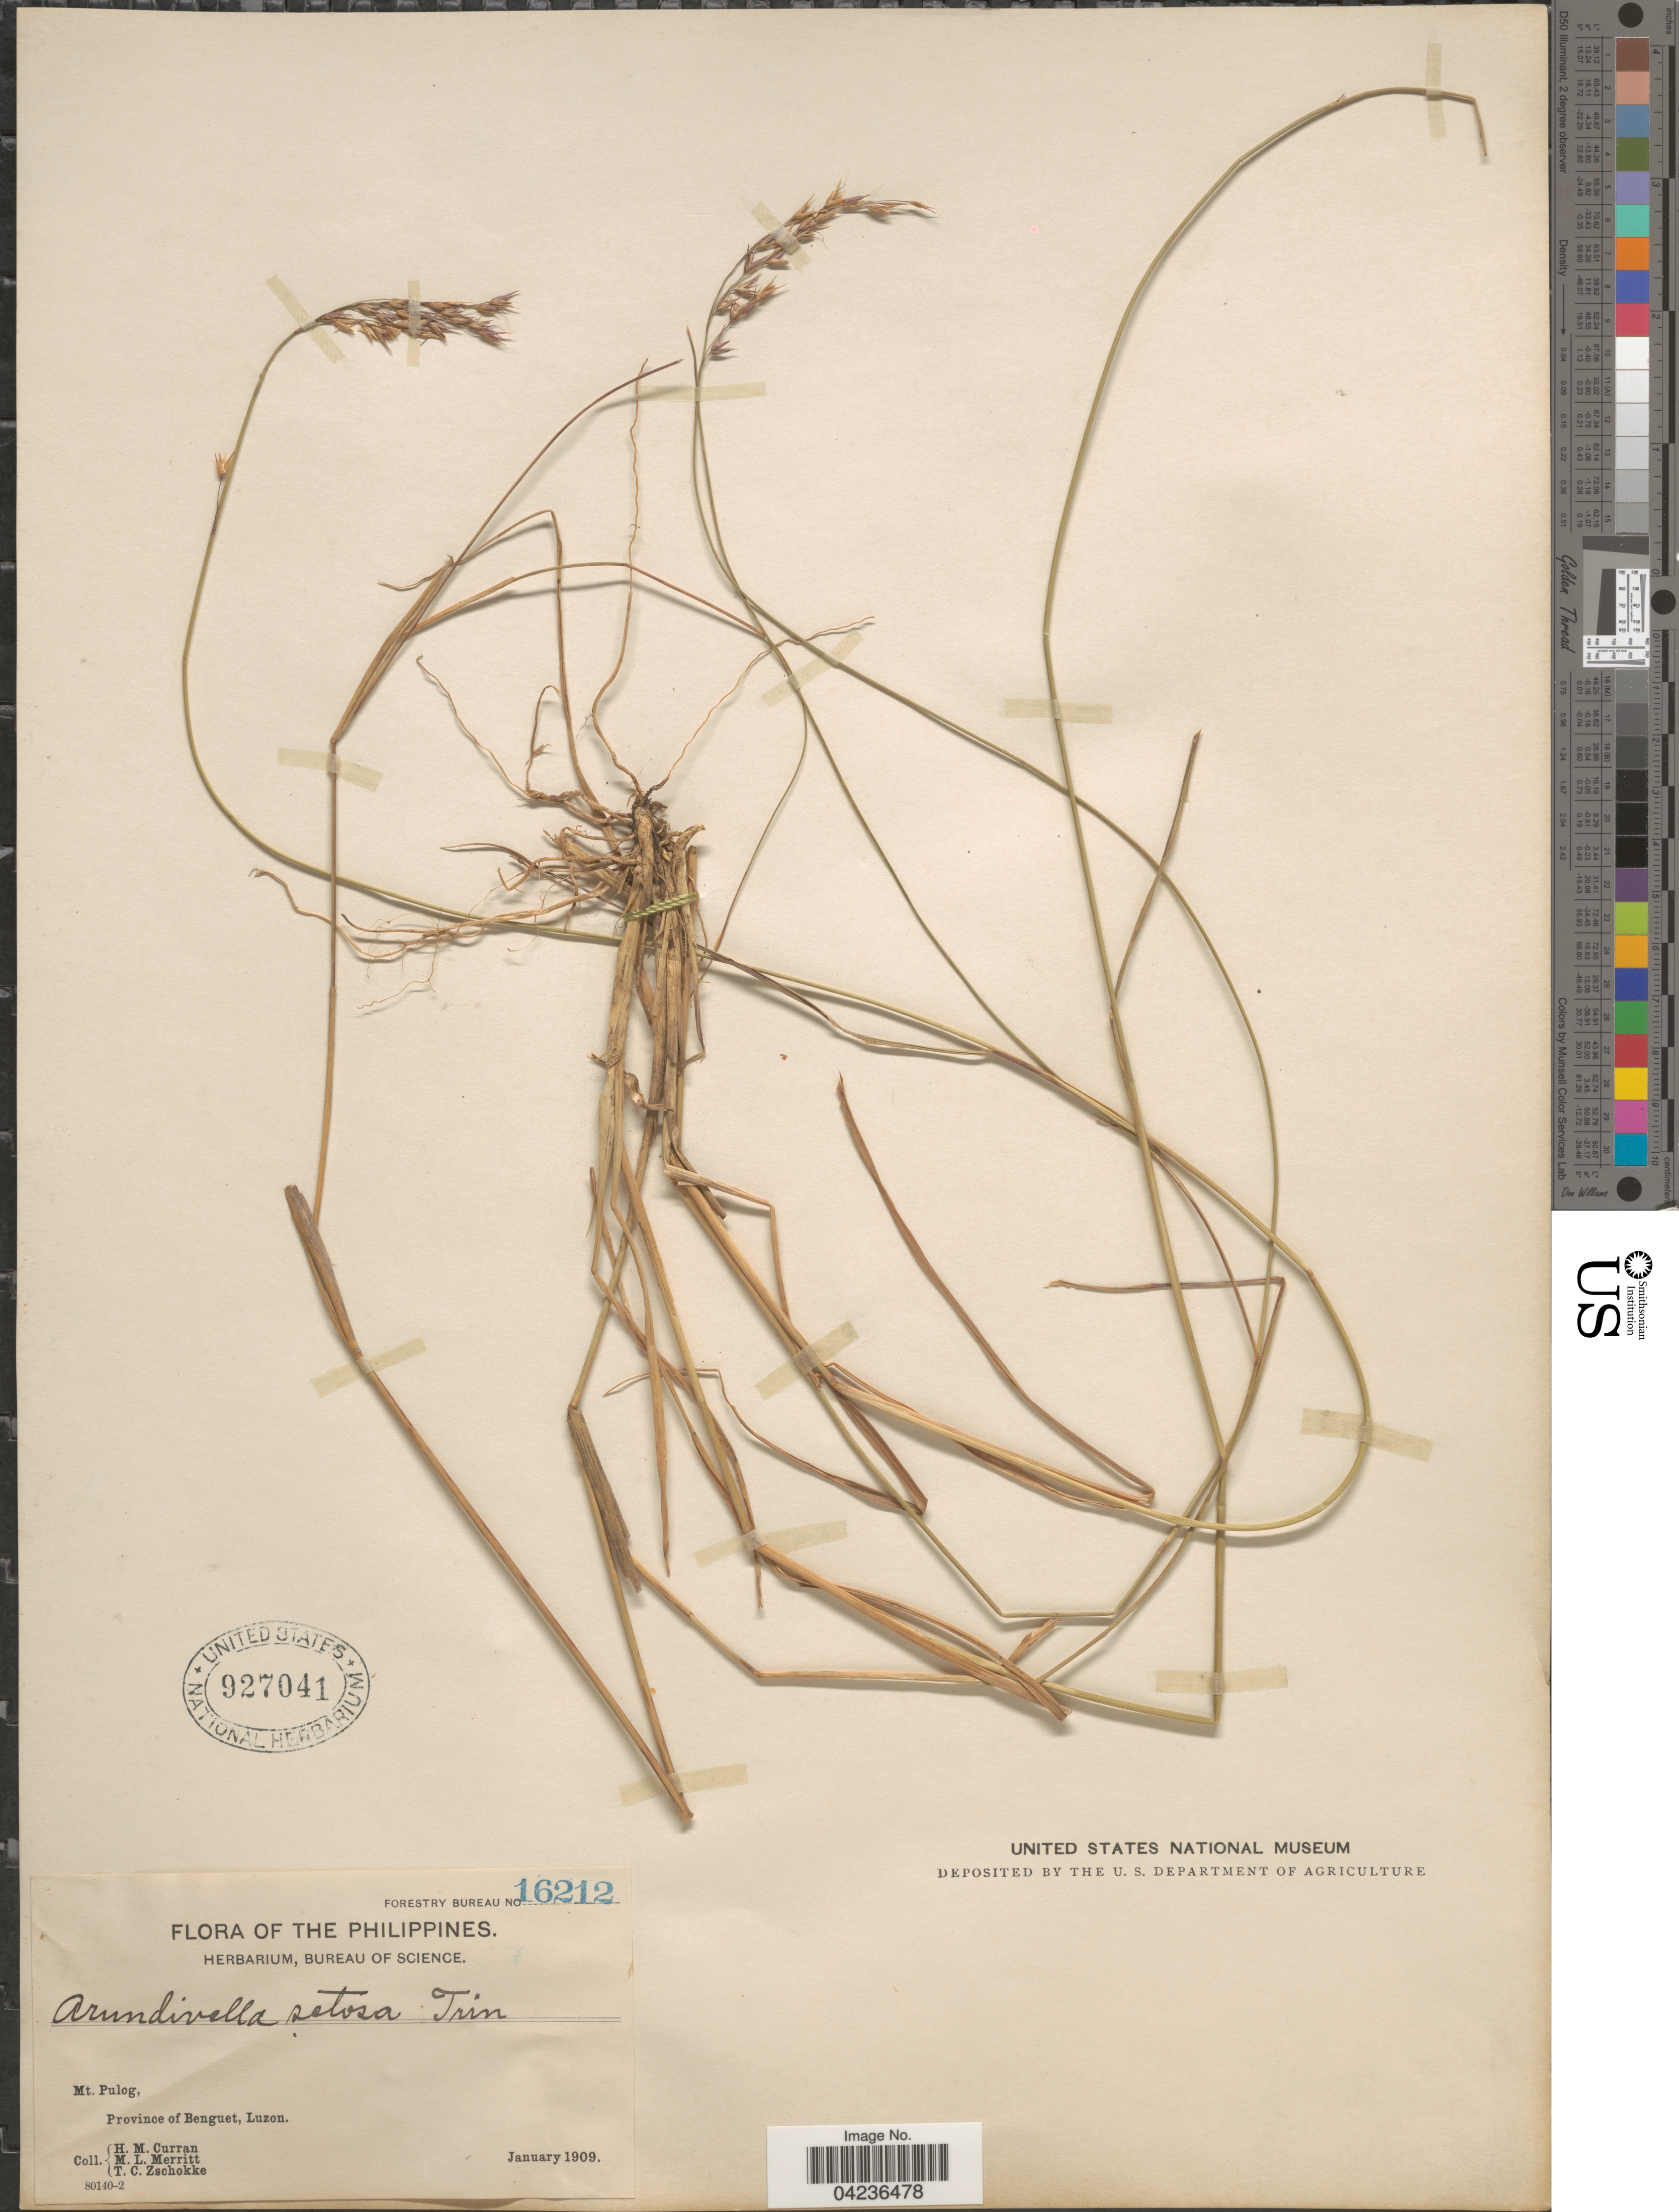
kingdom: Plantae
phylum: Tracheophyta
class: Liliopsida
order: Poales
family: Poaceae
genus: Arundinella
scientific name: Arundinella setosa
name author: Trin.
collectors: H. M. Curran, M. L. Merritt & T. C. Zschokke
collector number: Forestry Bureau 16212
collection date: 1909-01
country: Philippines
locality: Mt. Pulog, Province of Benguet, Luzon.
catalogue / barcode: US 927041